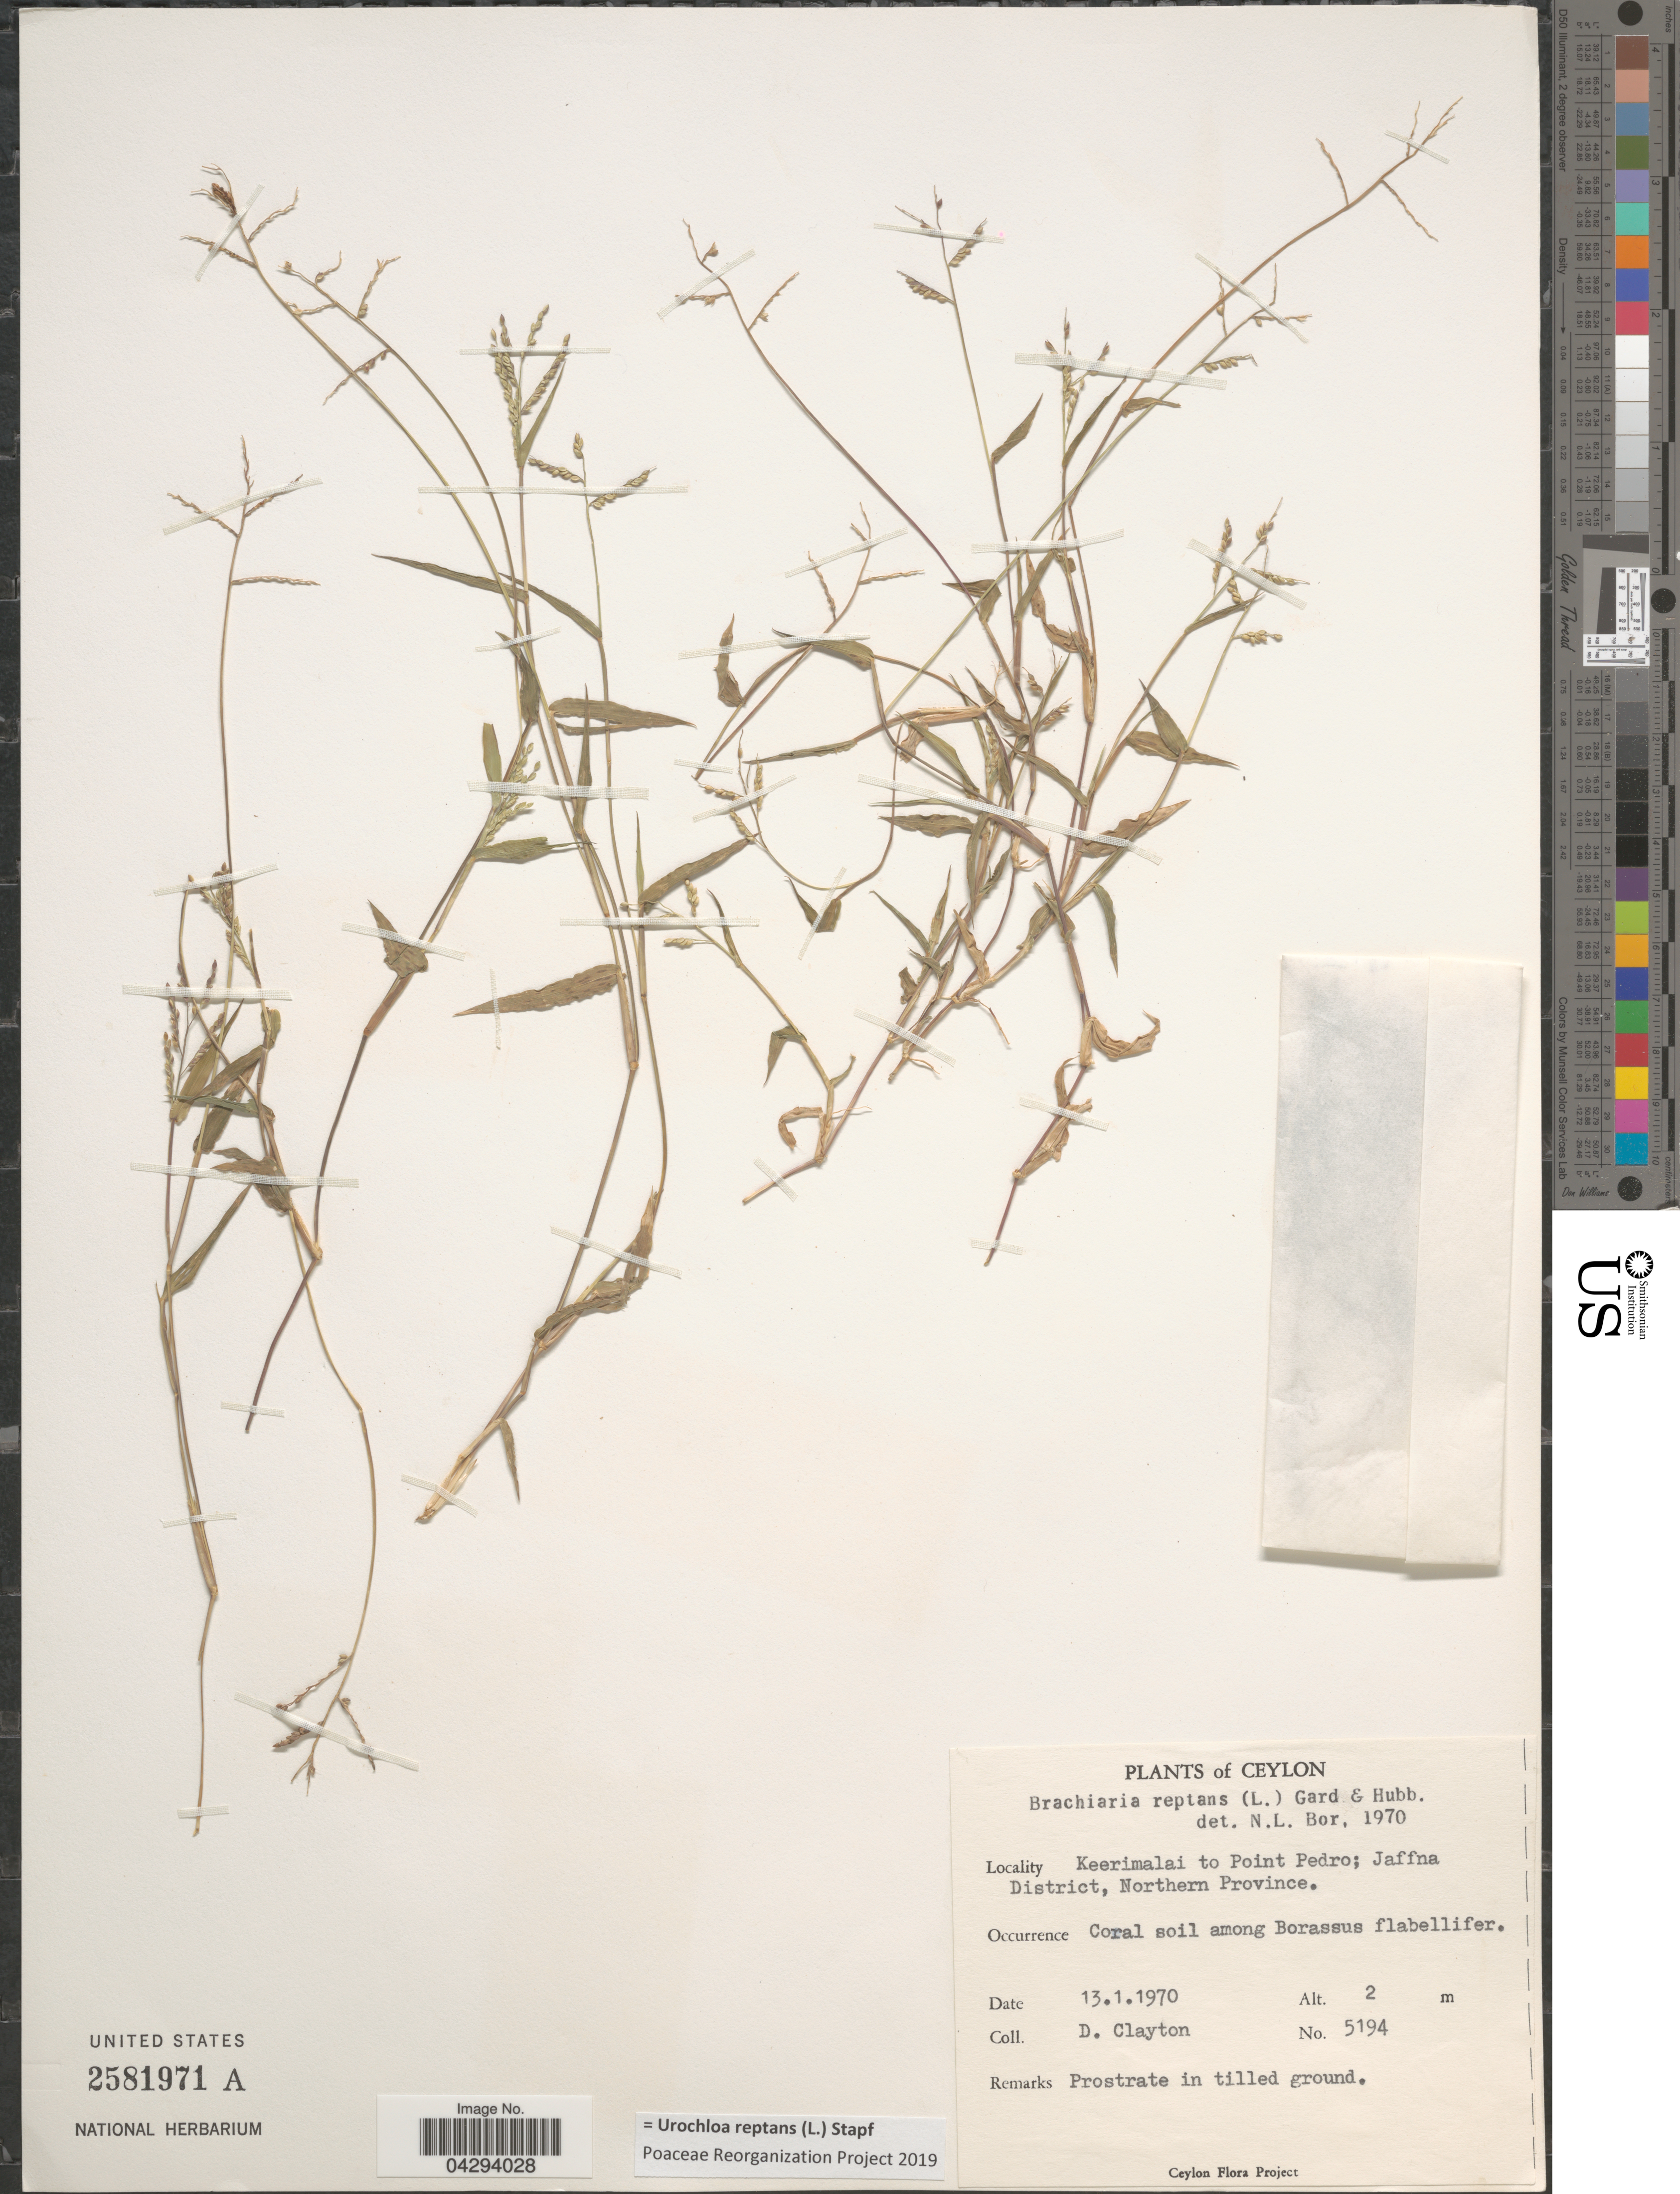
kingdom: Plantae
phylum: Tracheophyta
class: Liliopsida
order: Poales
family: Poaceae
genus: Urochloa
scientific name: Urochloa reptans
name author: (L.) Stapf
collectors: D. Clayton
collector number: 5194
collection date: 1970-01-13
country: Sri Lanka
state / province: Northern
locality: Ceylon. Keerimalai to Point Pedro; Jaffna District.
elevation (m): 2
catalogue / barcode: US 2581971A